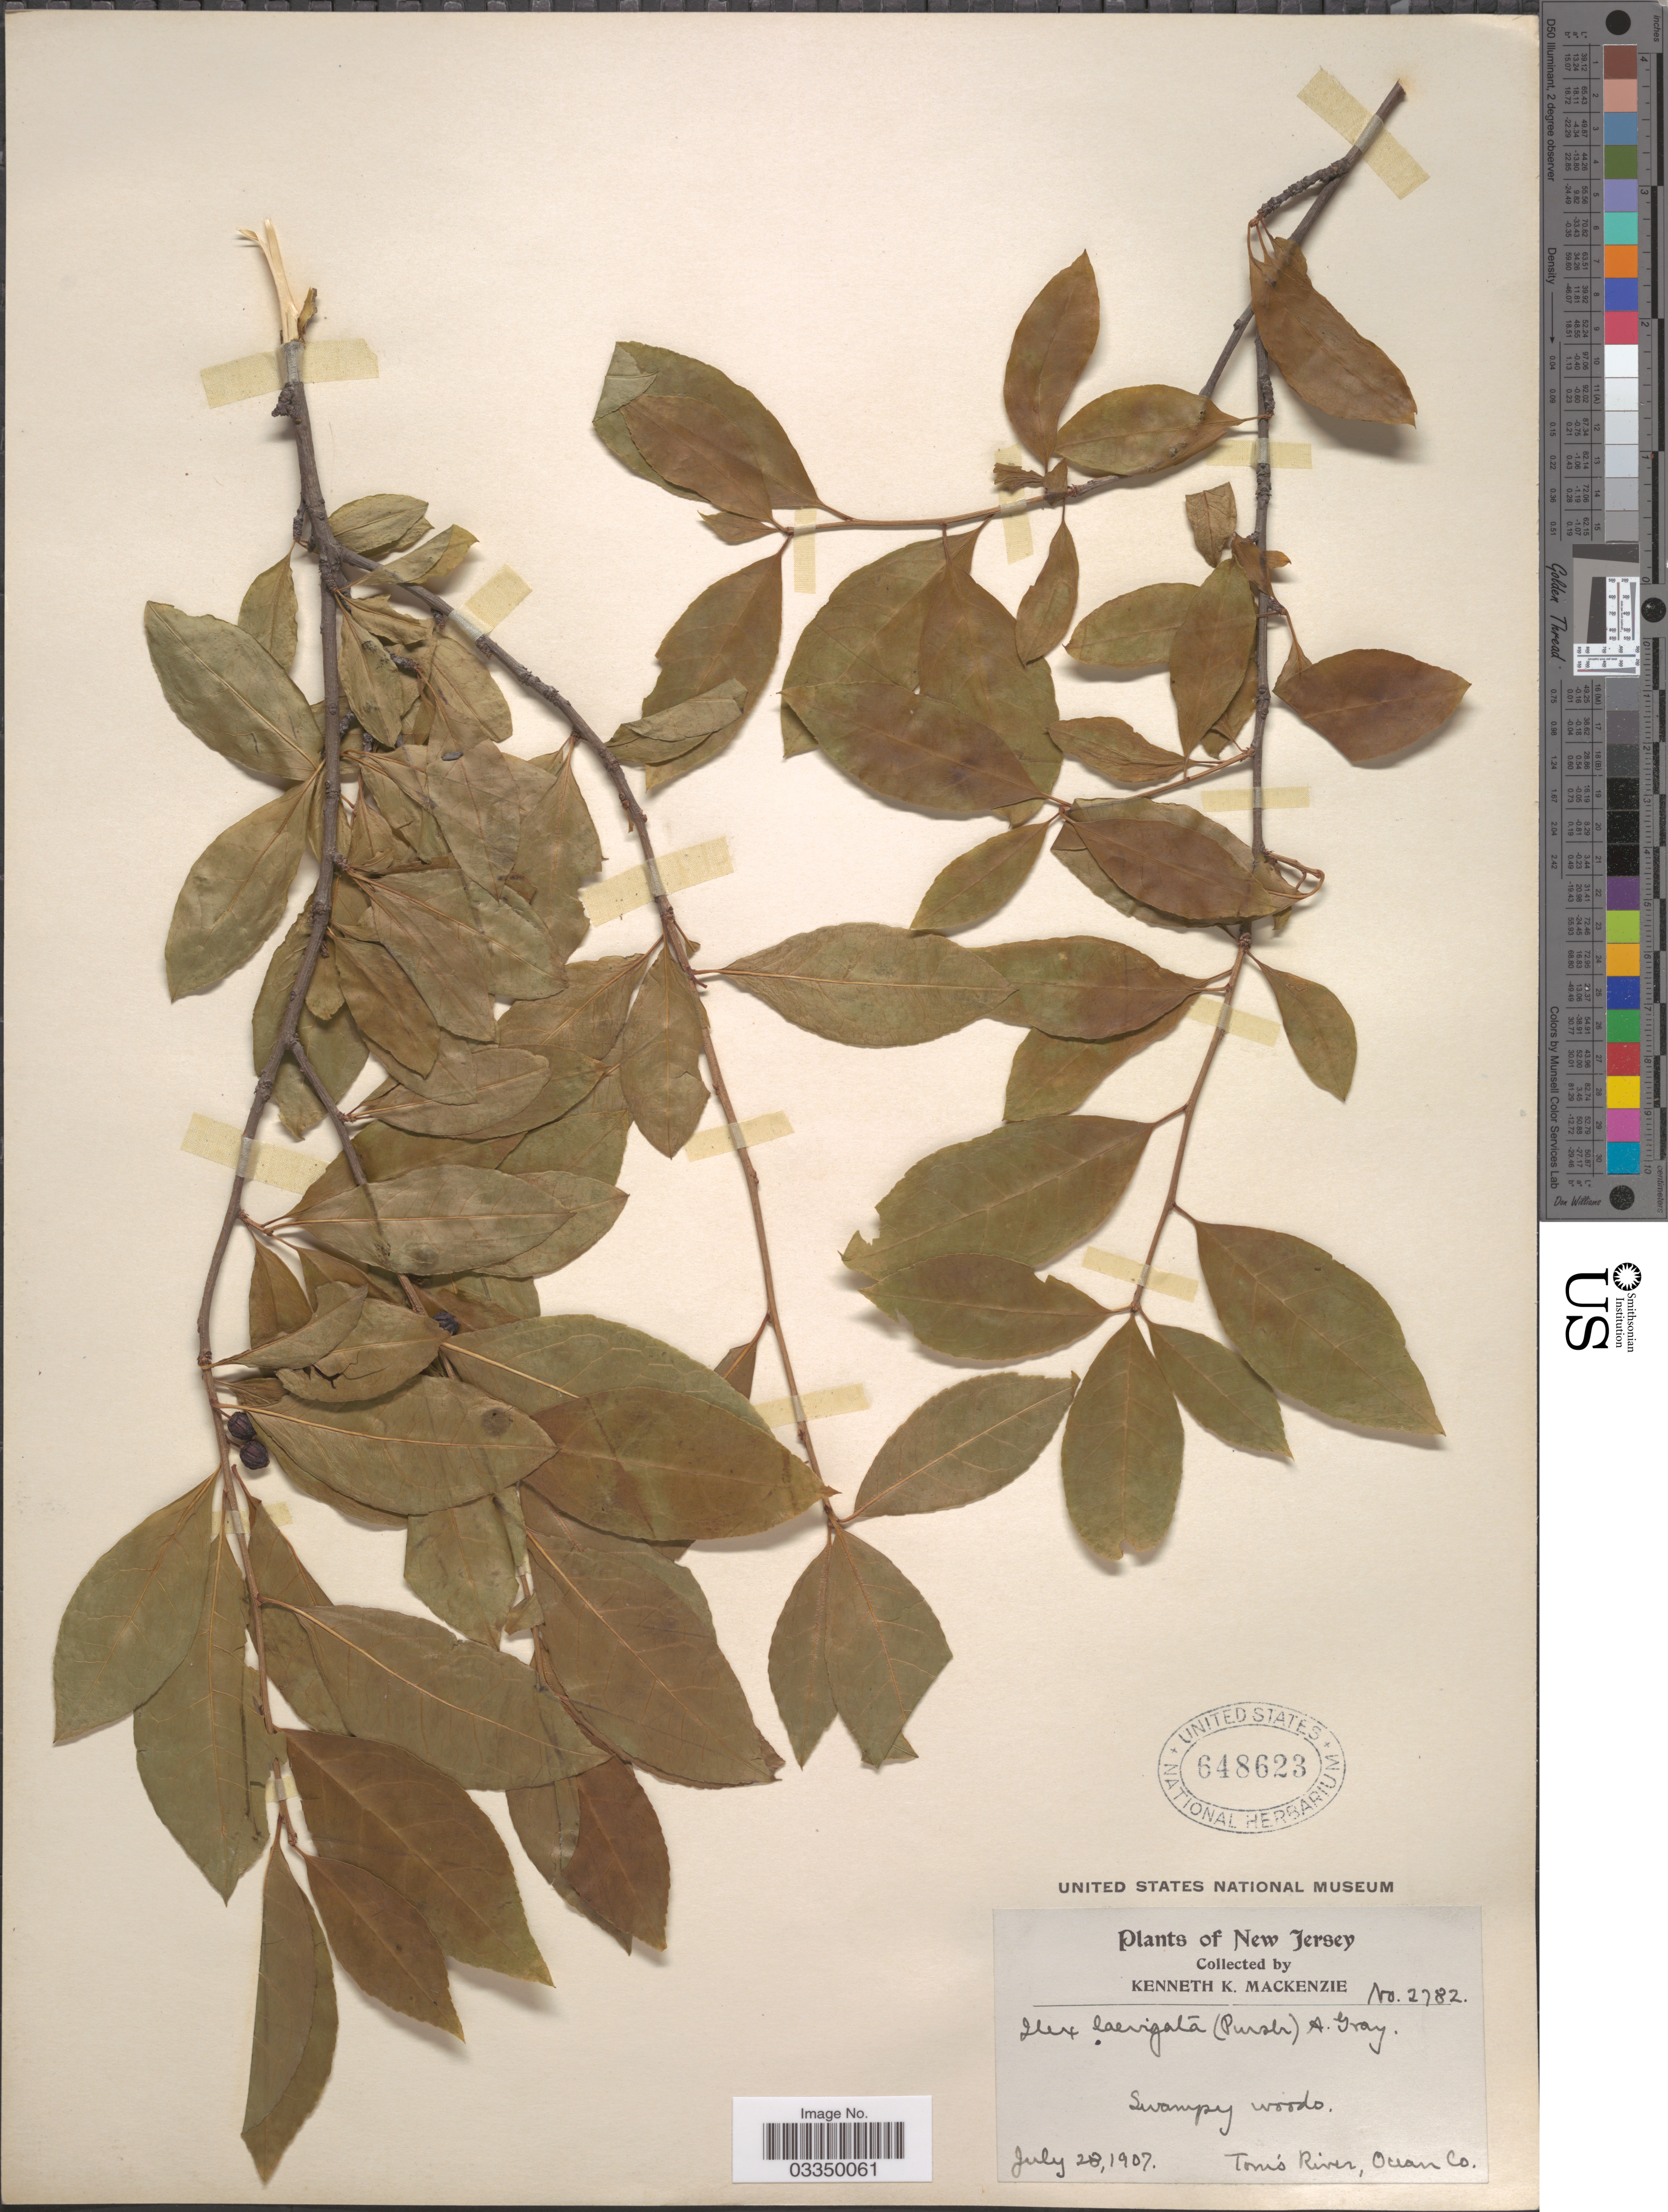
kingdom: Plantae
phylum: Tracheophyta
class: Magnoliopsida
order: Aquifoliales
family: Aquifoliaceae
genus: Ilex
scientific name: Ilex laevigata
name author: (Pursh) A. Gray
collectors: K. K. Mackenzie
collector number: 2782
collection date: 1907-07-28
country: United States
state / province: New Jersey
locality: Tom's River, Ocean Co.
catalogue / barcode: US 648623